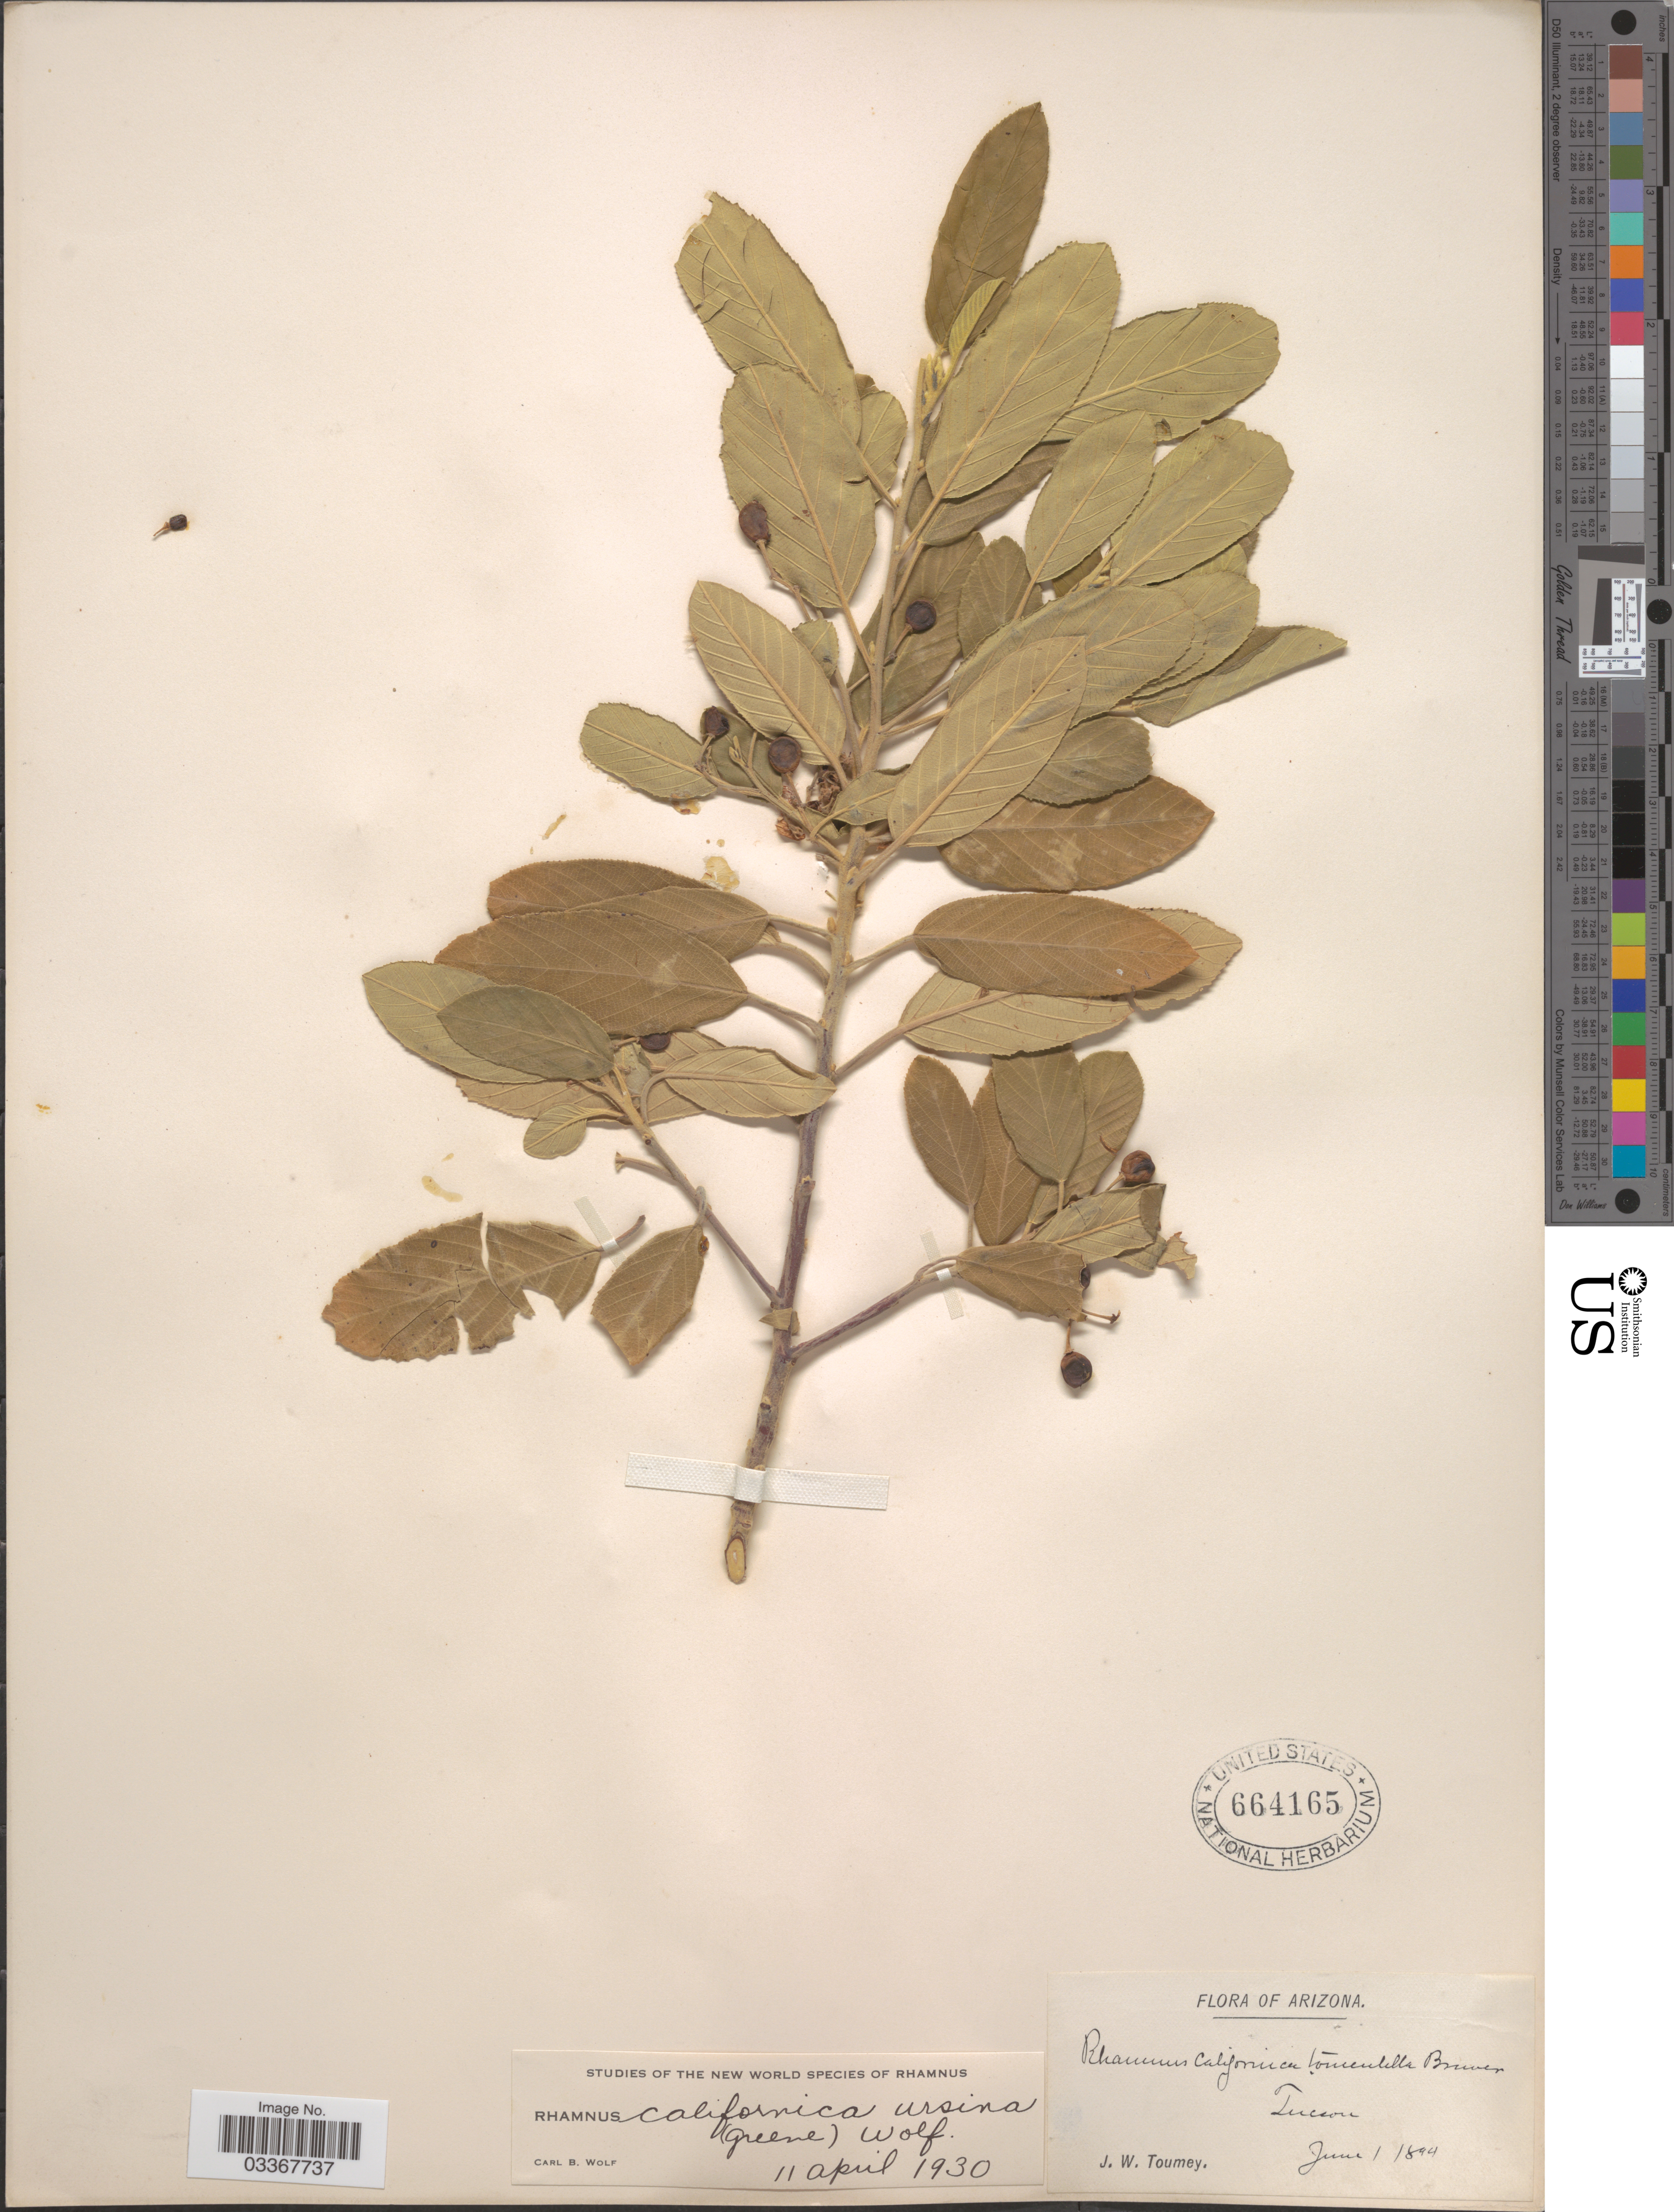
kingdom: Plantae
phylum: Tracheophyta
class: Magnoliopsida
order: Rosales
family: Rhamnaceae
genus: Frangula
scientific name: Frangula californica subsp. ursina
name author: (Greene) Kartesz & Gandhi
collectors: J. W. Toumey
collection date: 1894-06-01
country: United States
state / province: Arizona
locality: Tucson.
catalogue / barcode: US 664165